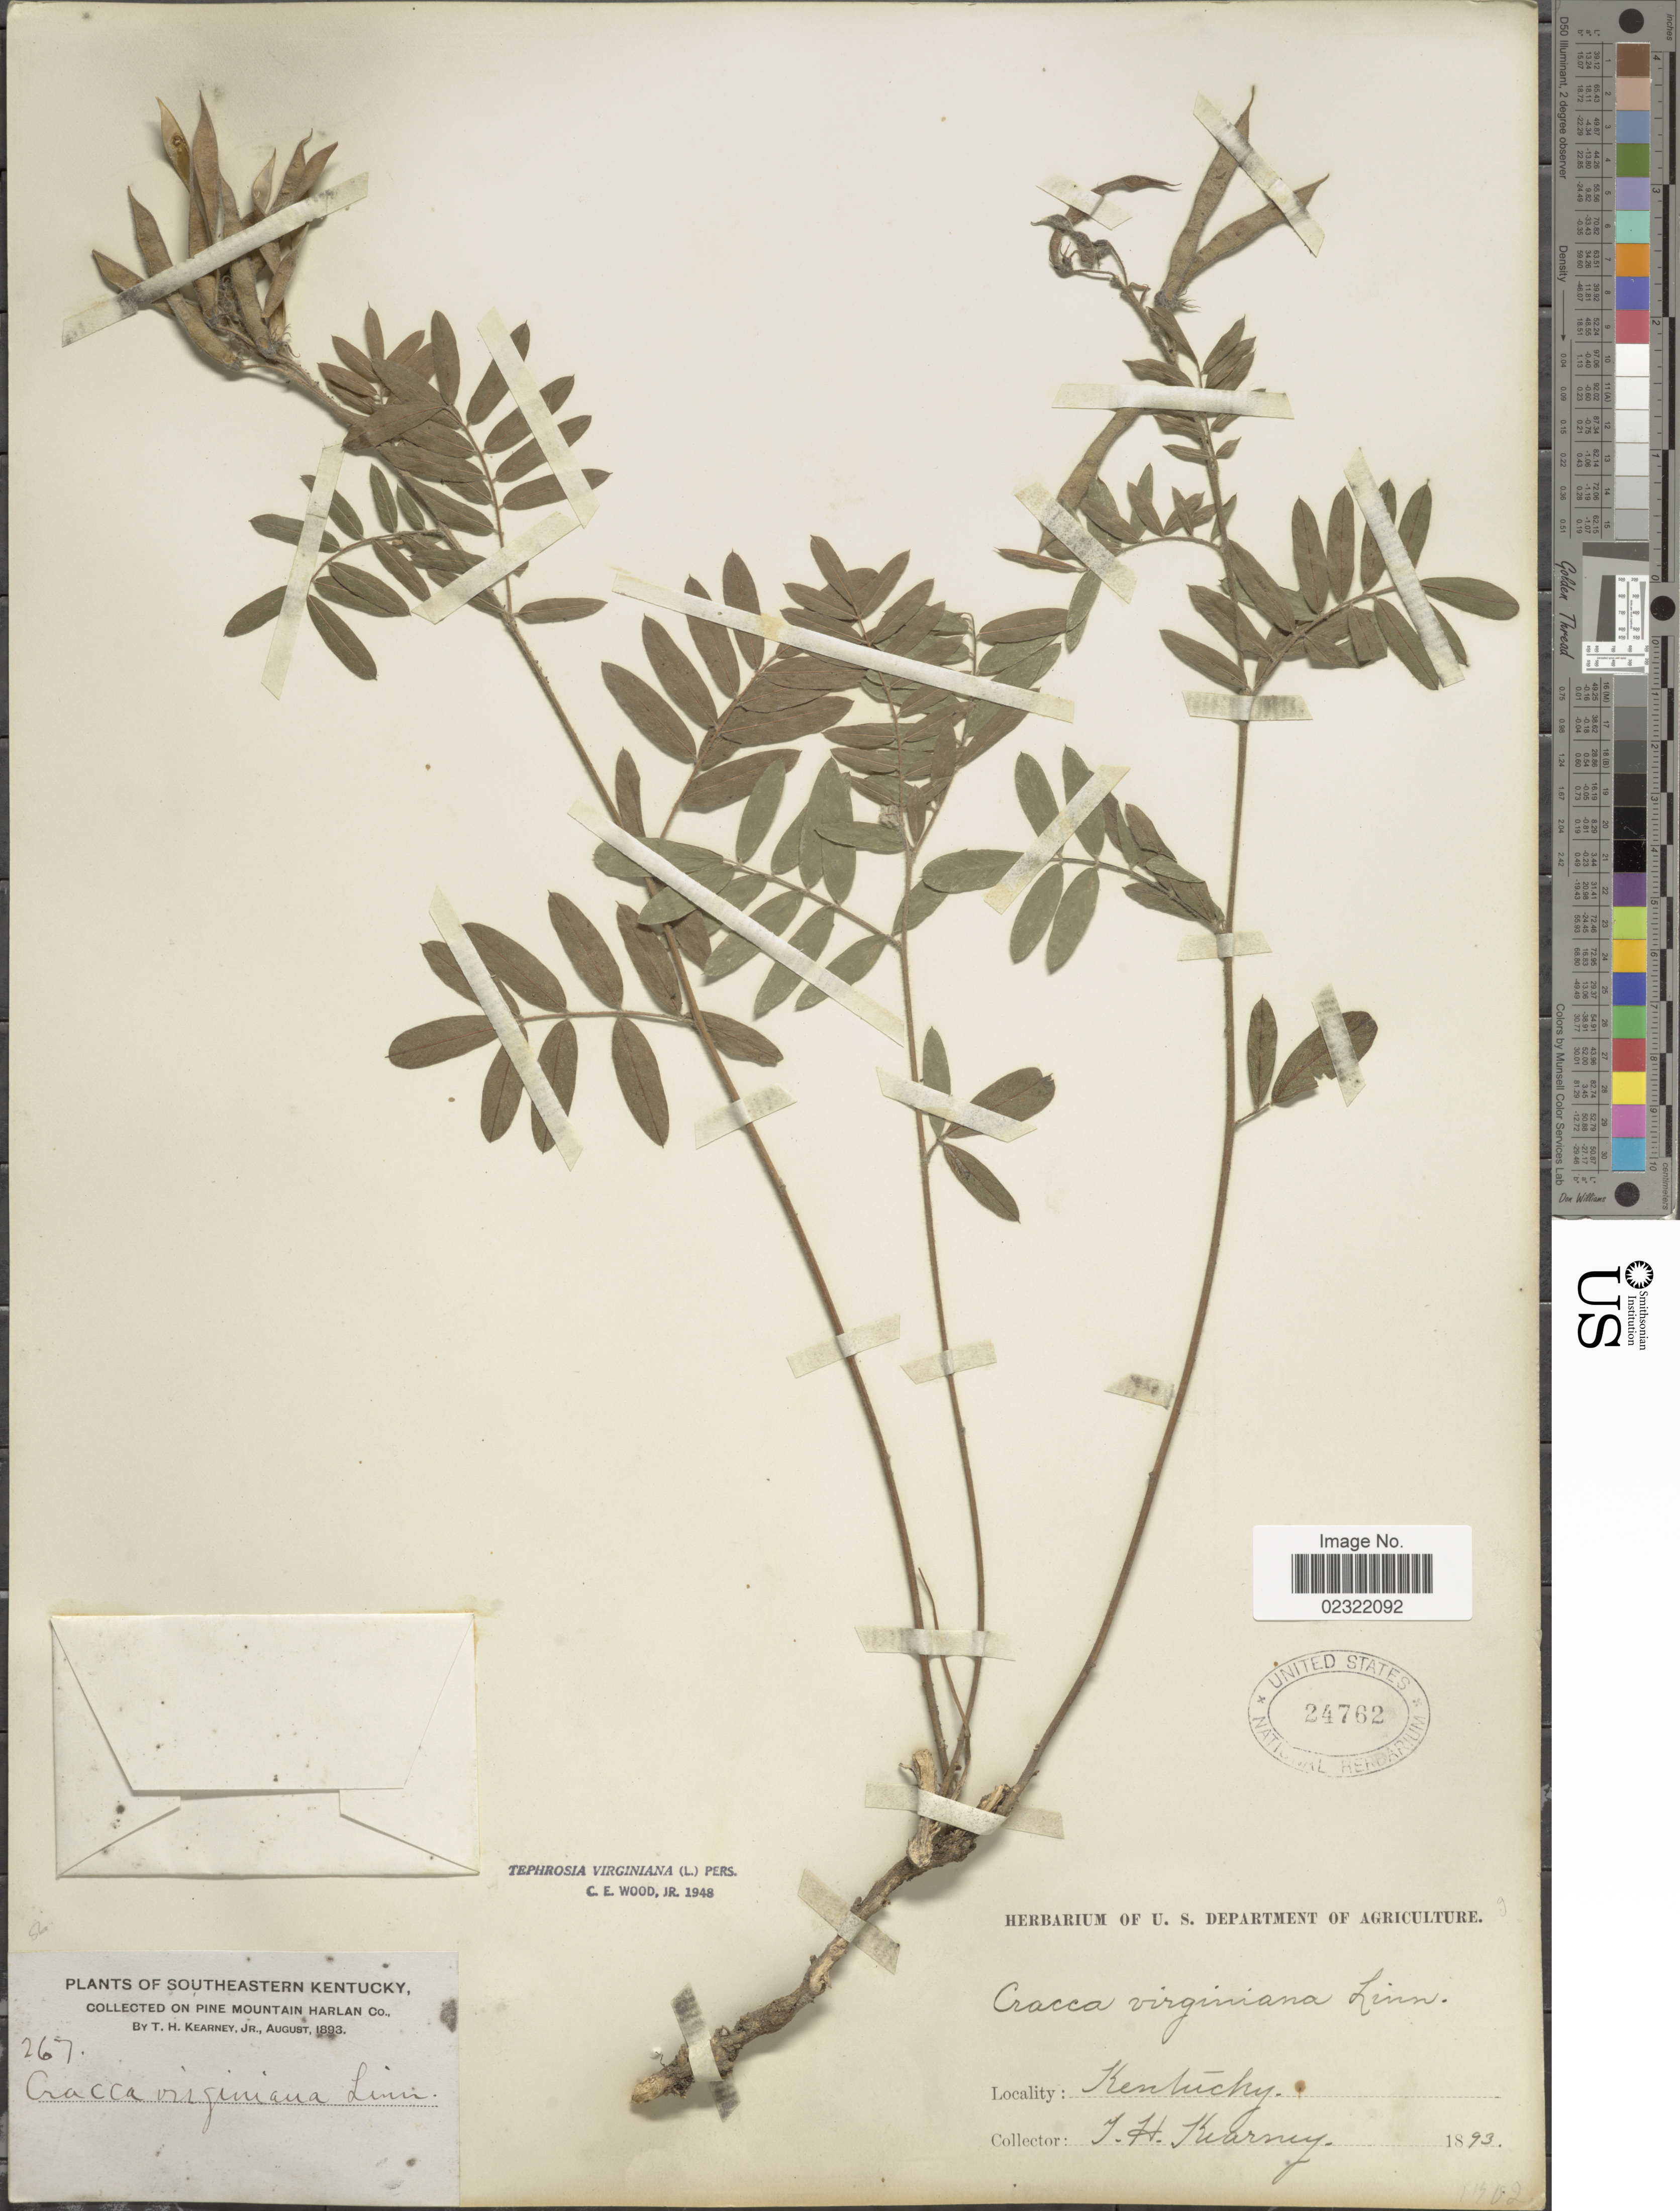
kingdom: Plantae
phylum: Tracheophyta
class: Magnoliopsida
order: Fabales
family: Fabaceae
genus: Tephrosia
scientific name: Tephrosia virginiana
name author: (L.) Pers.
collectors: T. H. Kearney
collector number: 267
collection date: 1893-08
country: United States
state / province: Kentucky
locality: Southeastern Kentucky, on Pine Mountain Harlan Co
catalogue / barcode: US 24762